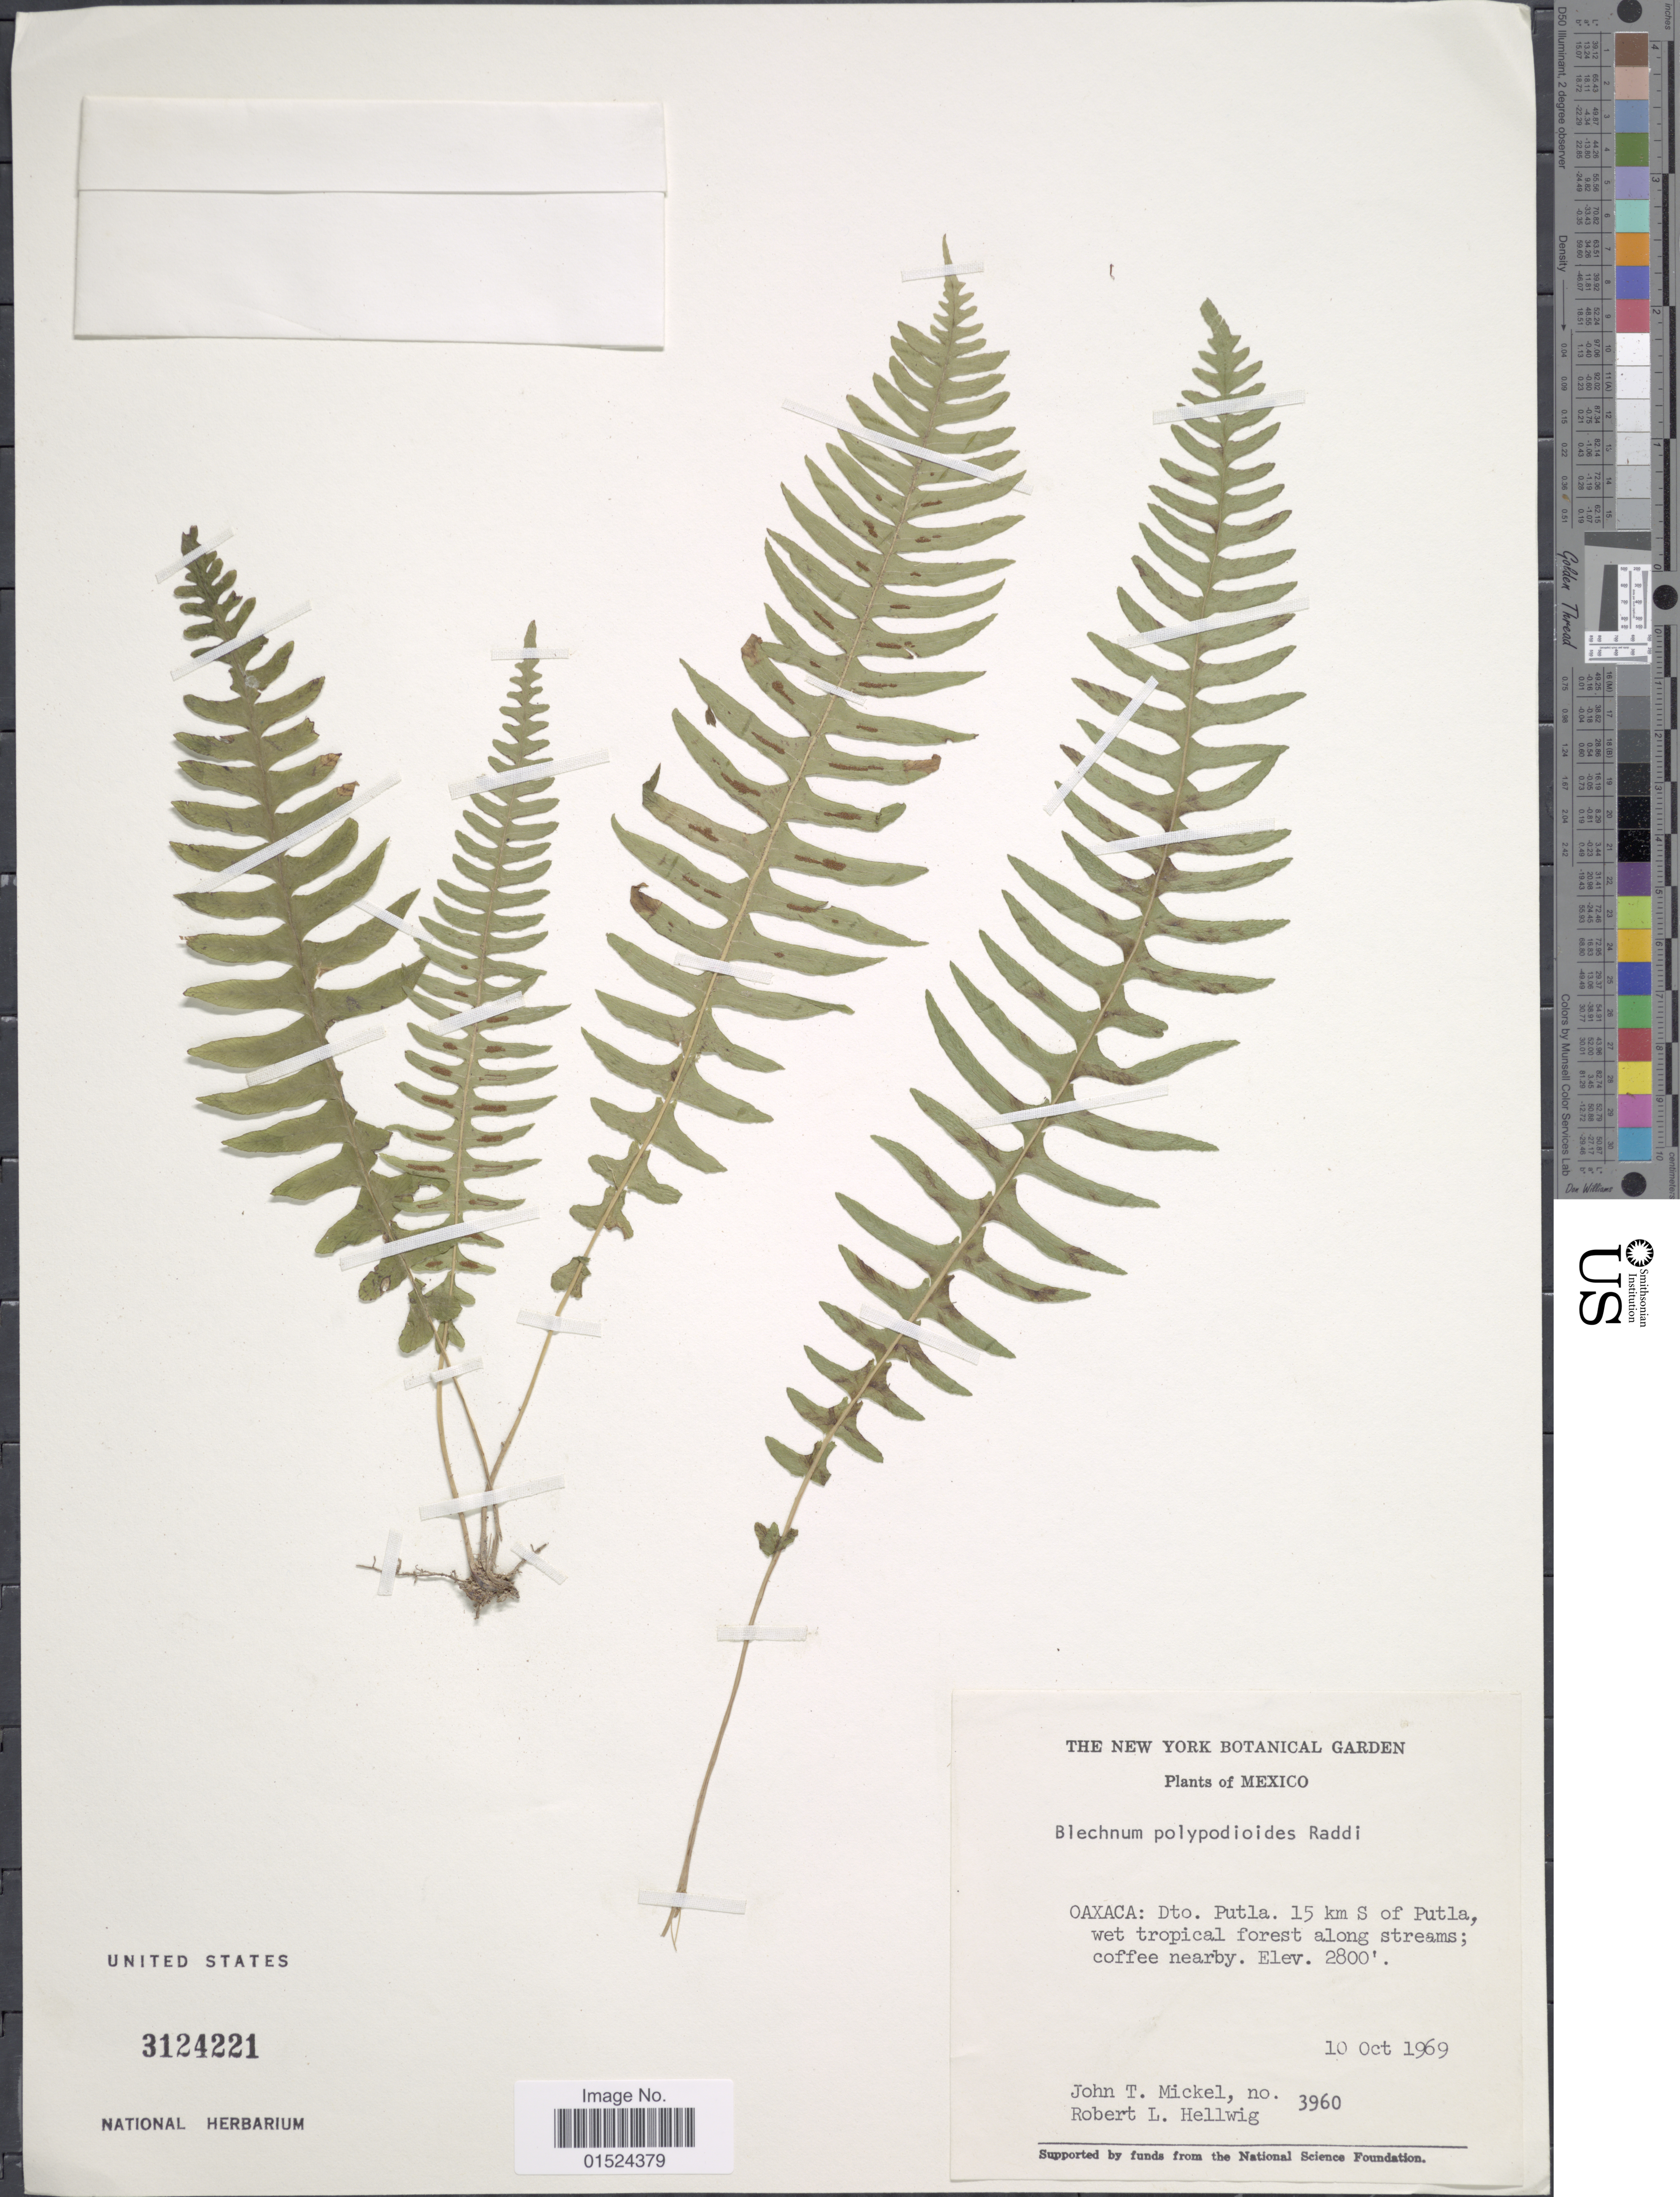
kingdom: Plantae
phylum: Tracheophyta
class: Polypodiopsida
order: Polypodiales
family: Blechnaceae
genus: Blechnum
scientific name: Blechnum polypodioides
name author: Raddi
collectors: J. T. Mickel & R. Hellwig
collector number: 3960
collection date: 1969-10-10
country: Mexico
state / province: Oaxaca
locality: Dto. Putla, 15 km S of Putla, wet tropical forest along streams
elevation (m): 853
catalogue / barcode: US 3124221